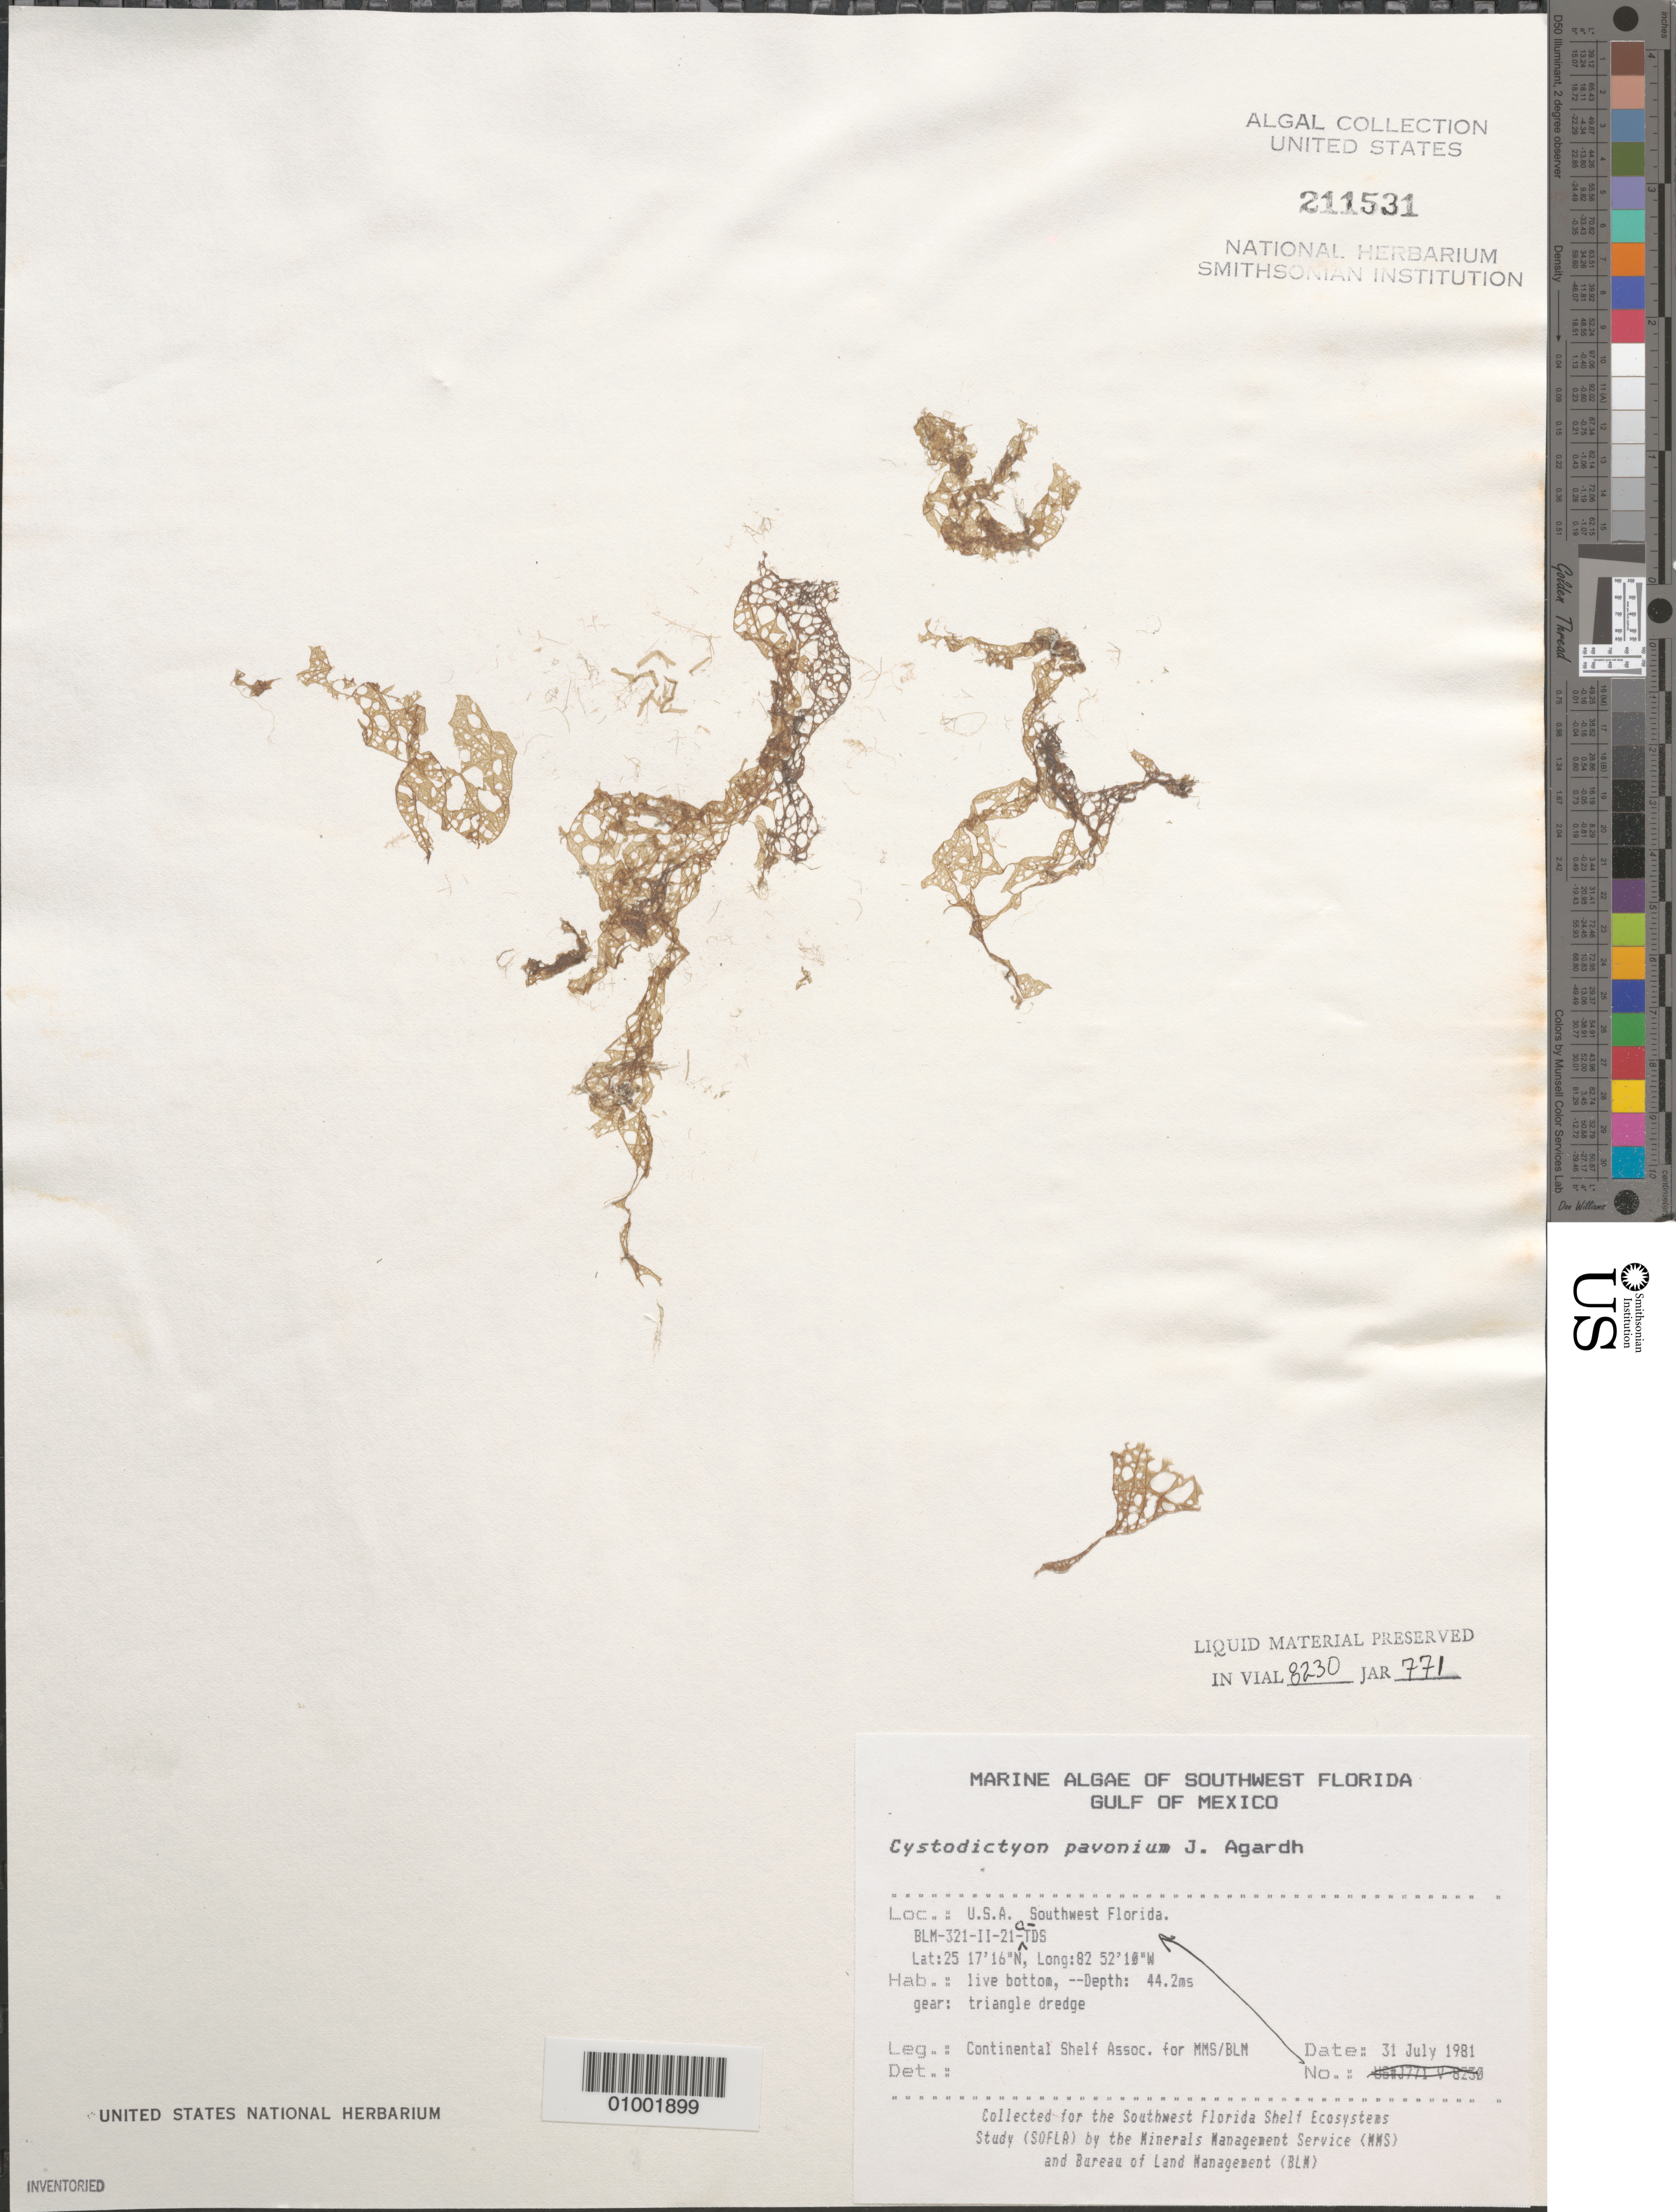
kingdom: Plantae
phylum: Chlorophyta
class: Ulvophyceae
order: Cladophorales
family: Anadyomenaceae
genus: Anadyomene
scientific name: Anadyomene pavonina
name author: (J. Agardh) J. Wille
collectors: Continental Shelf Associates for the MMS/BLM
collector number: BLM-321-II-21-C-TDS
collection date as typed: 31 Jul 1981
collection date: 1981-07-31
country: United States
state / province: Florida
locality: Gulf of Mexico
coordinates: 25 17'16"N, 82 52'10"W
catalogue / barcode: US 211531